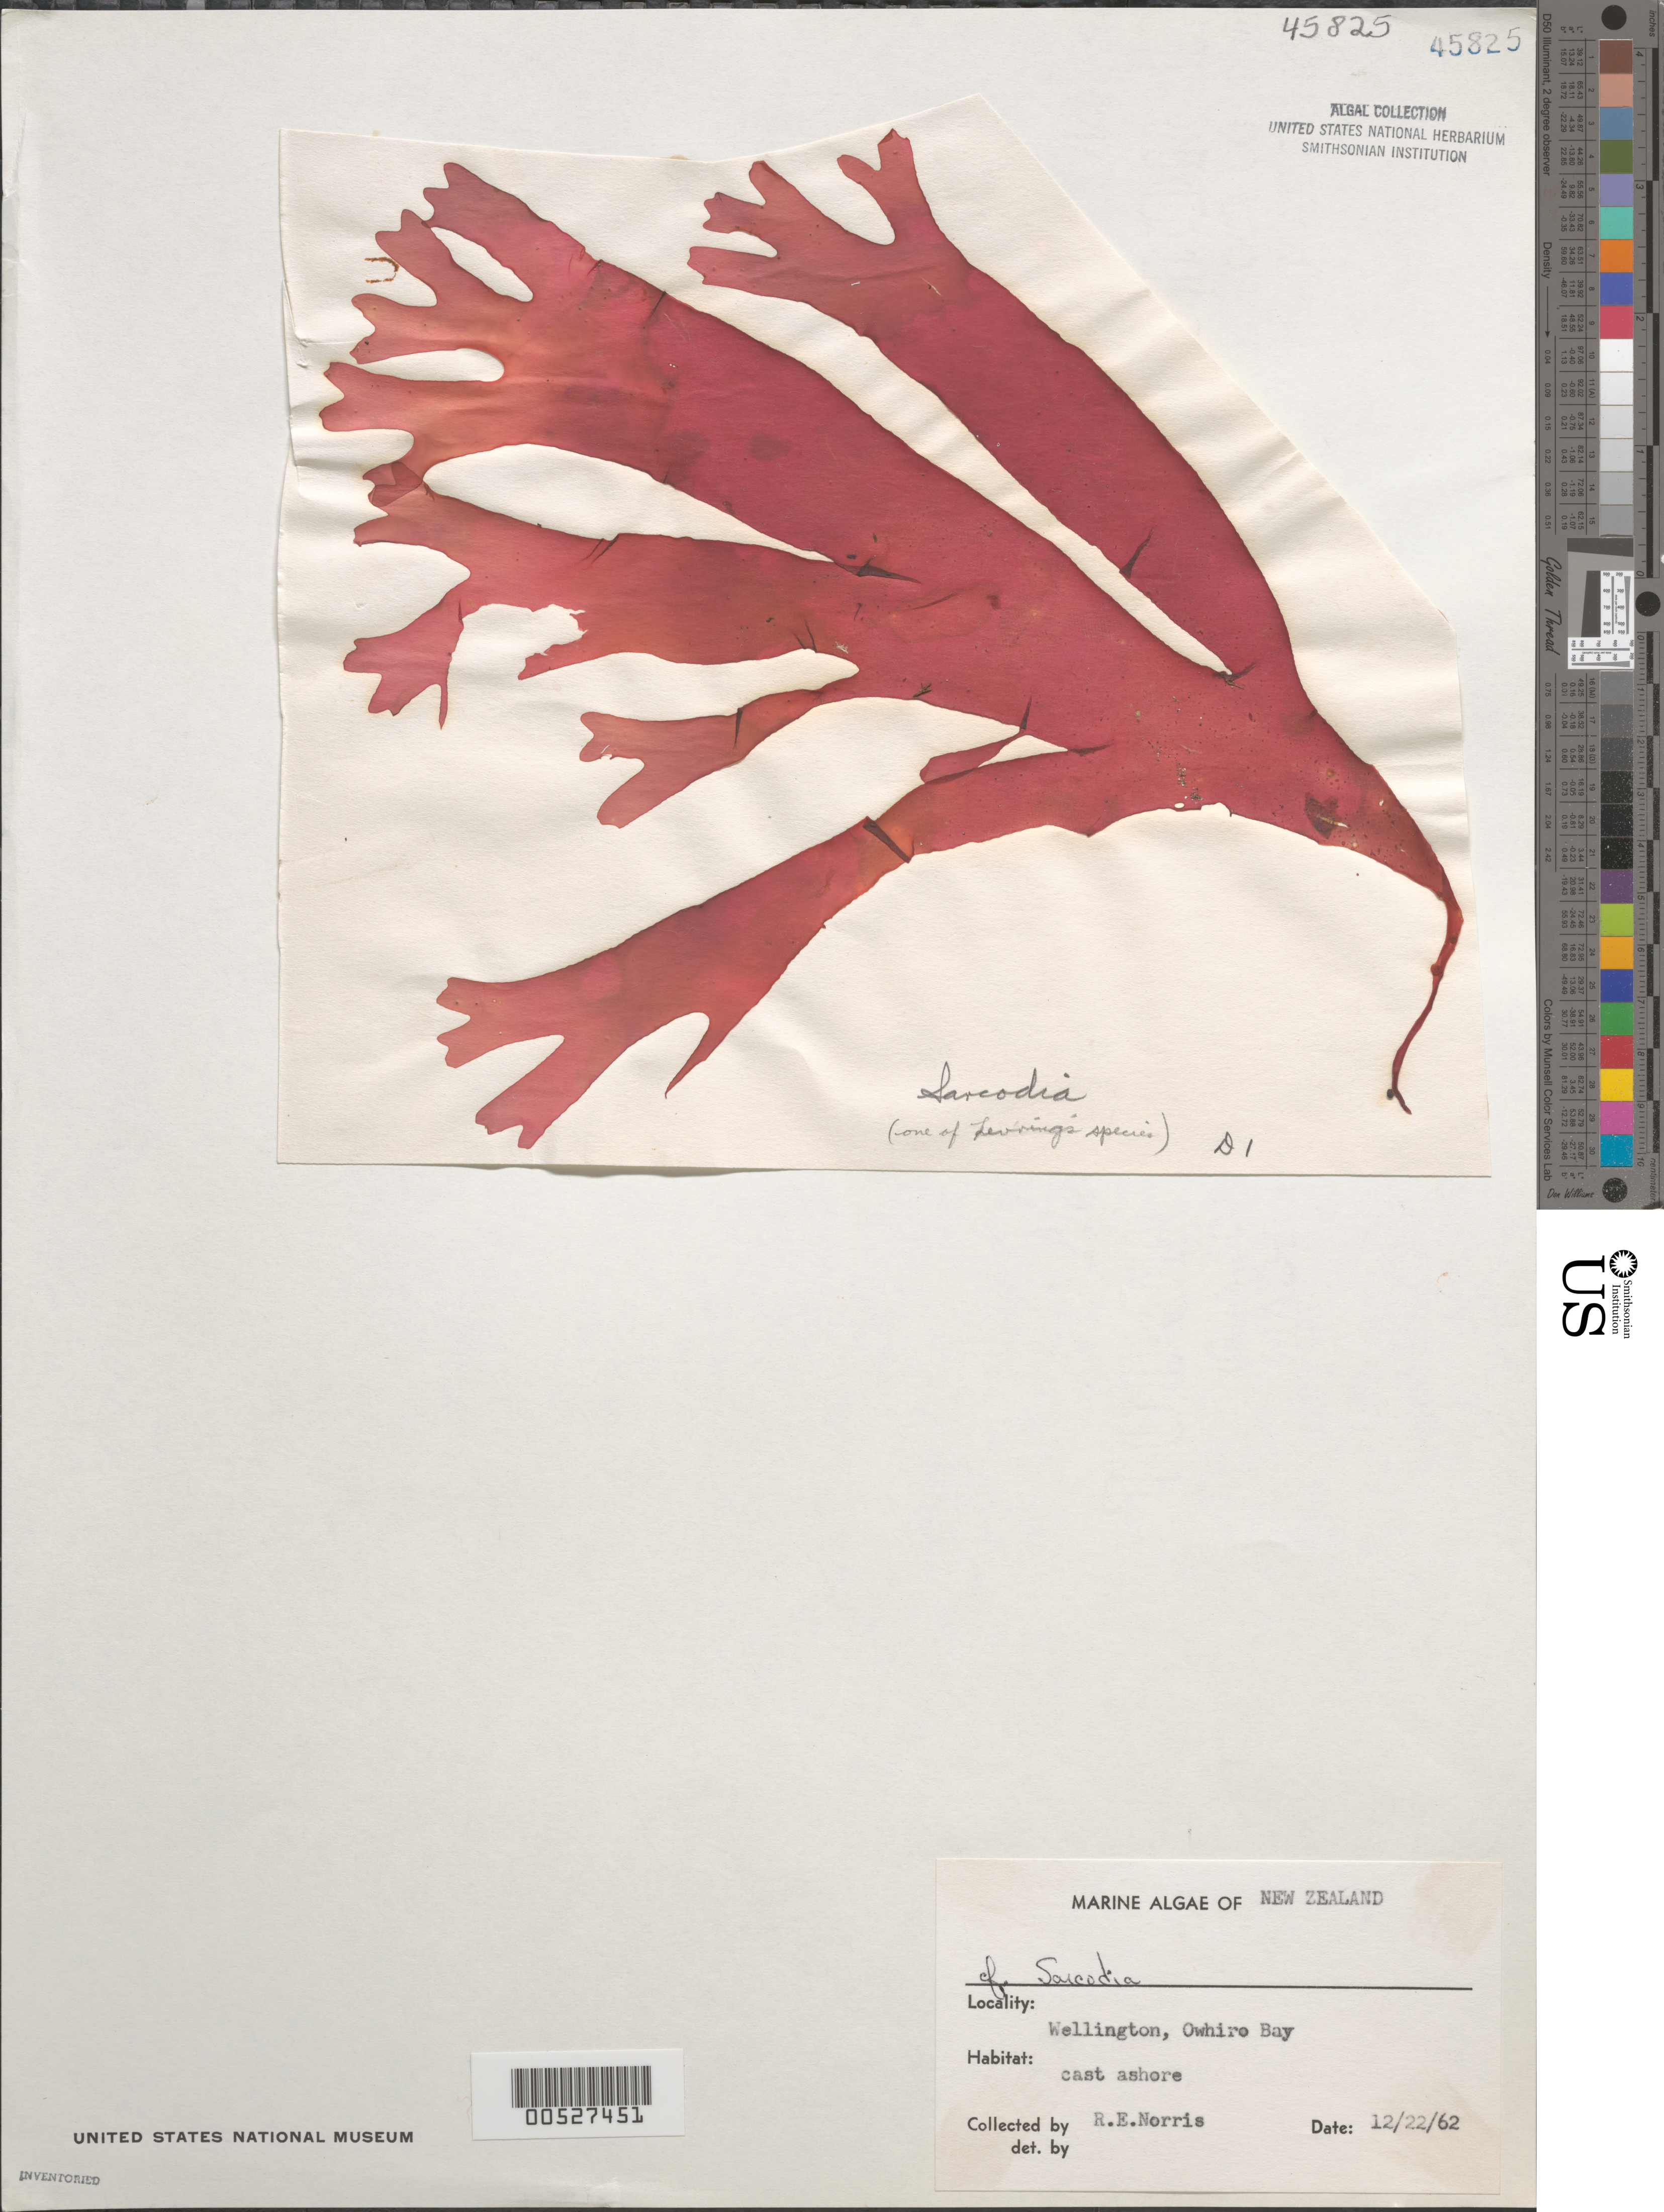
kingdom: Plantae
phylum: Rhodophyta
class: Florideophyceae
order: Gigartinales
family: Sarcodiaceae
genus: Sarcodia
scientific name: Sarcodia sp.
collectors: R. E. Norris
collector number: D1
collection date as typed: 22 Dec 1962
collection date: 1962-12-22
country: New Zealand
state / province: Wellington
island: North Island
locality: Wellington, Owhiro Bay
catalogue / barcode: US 45825